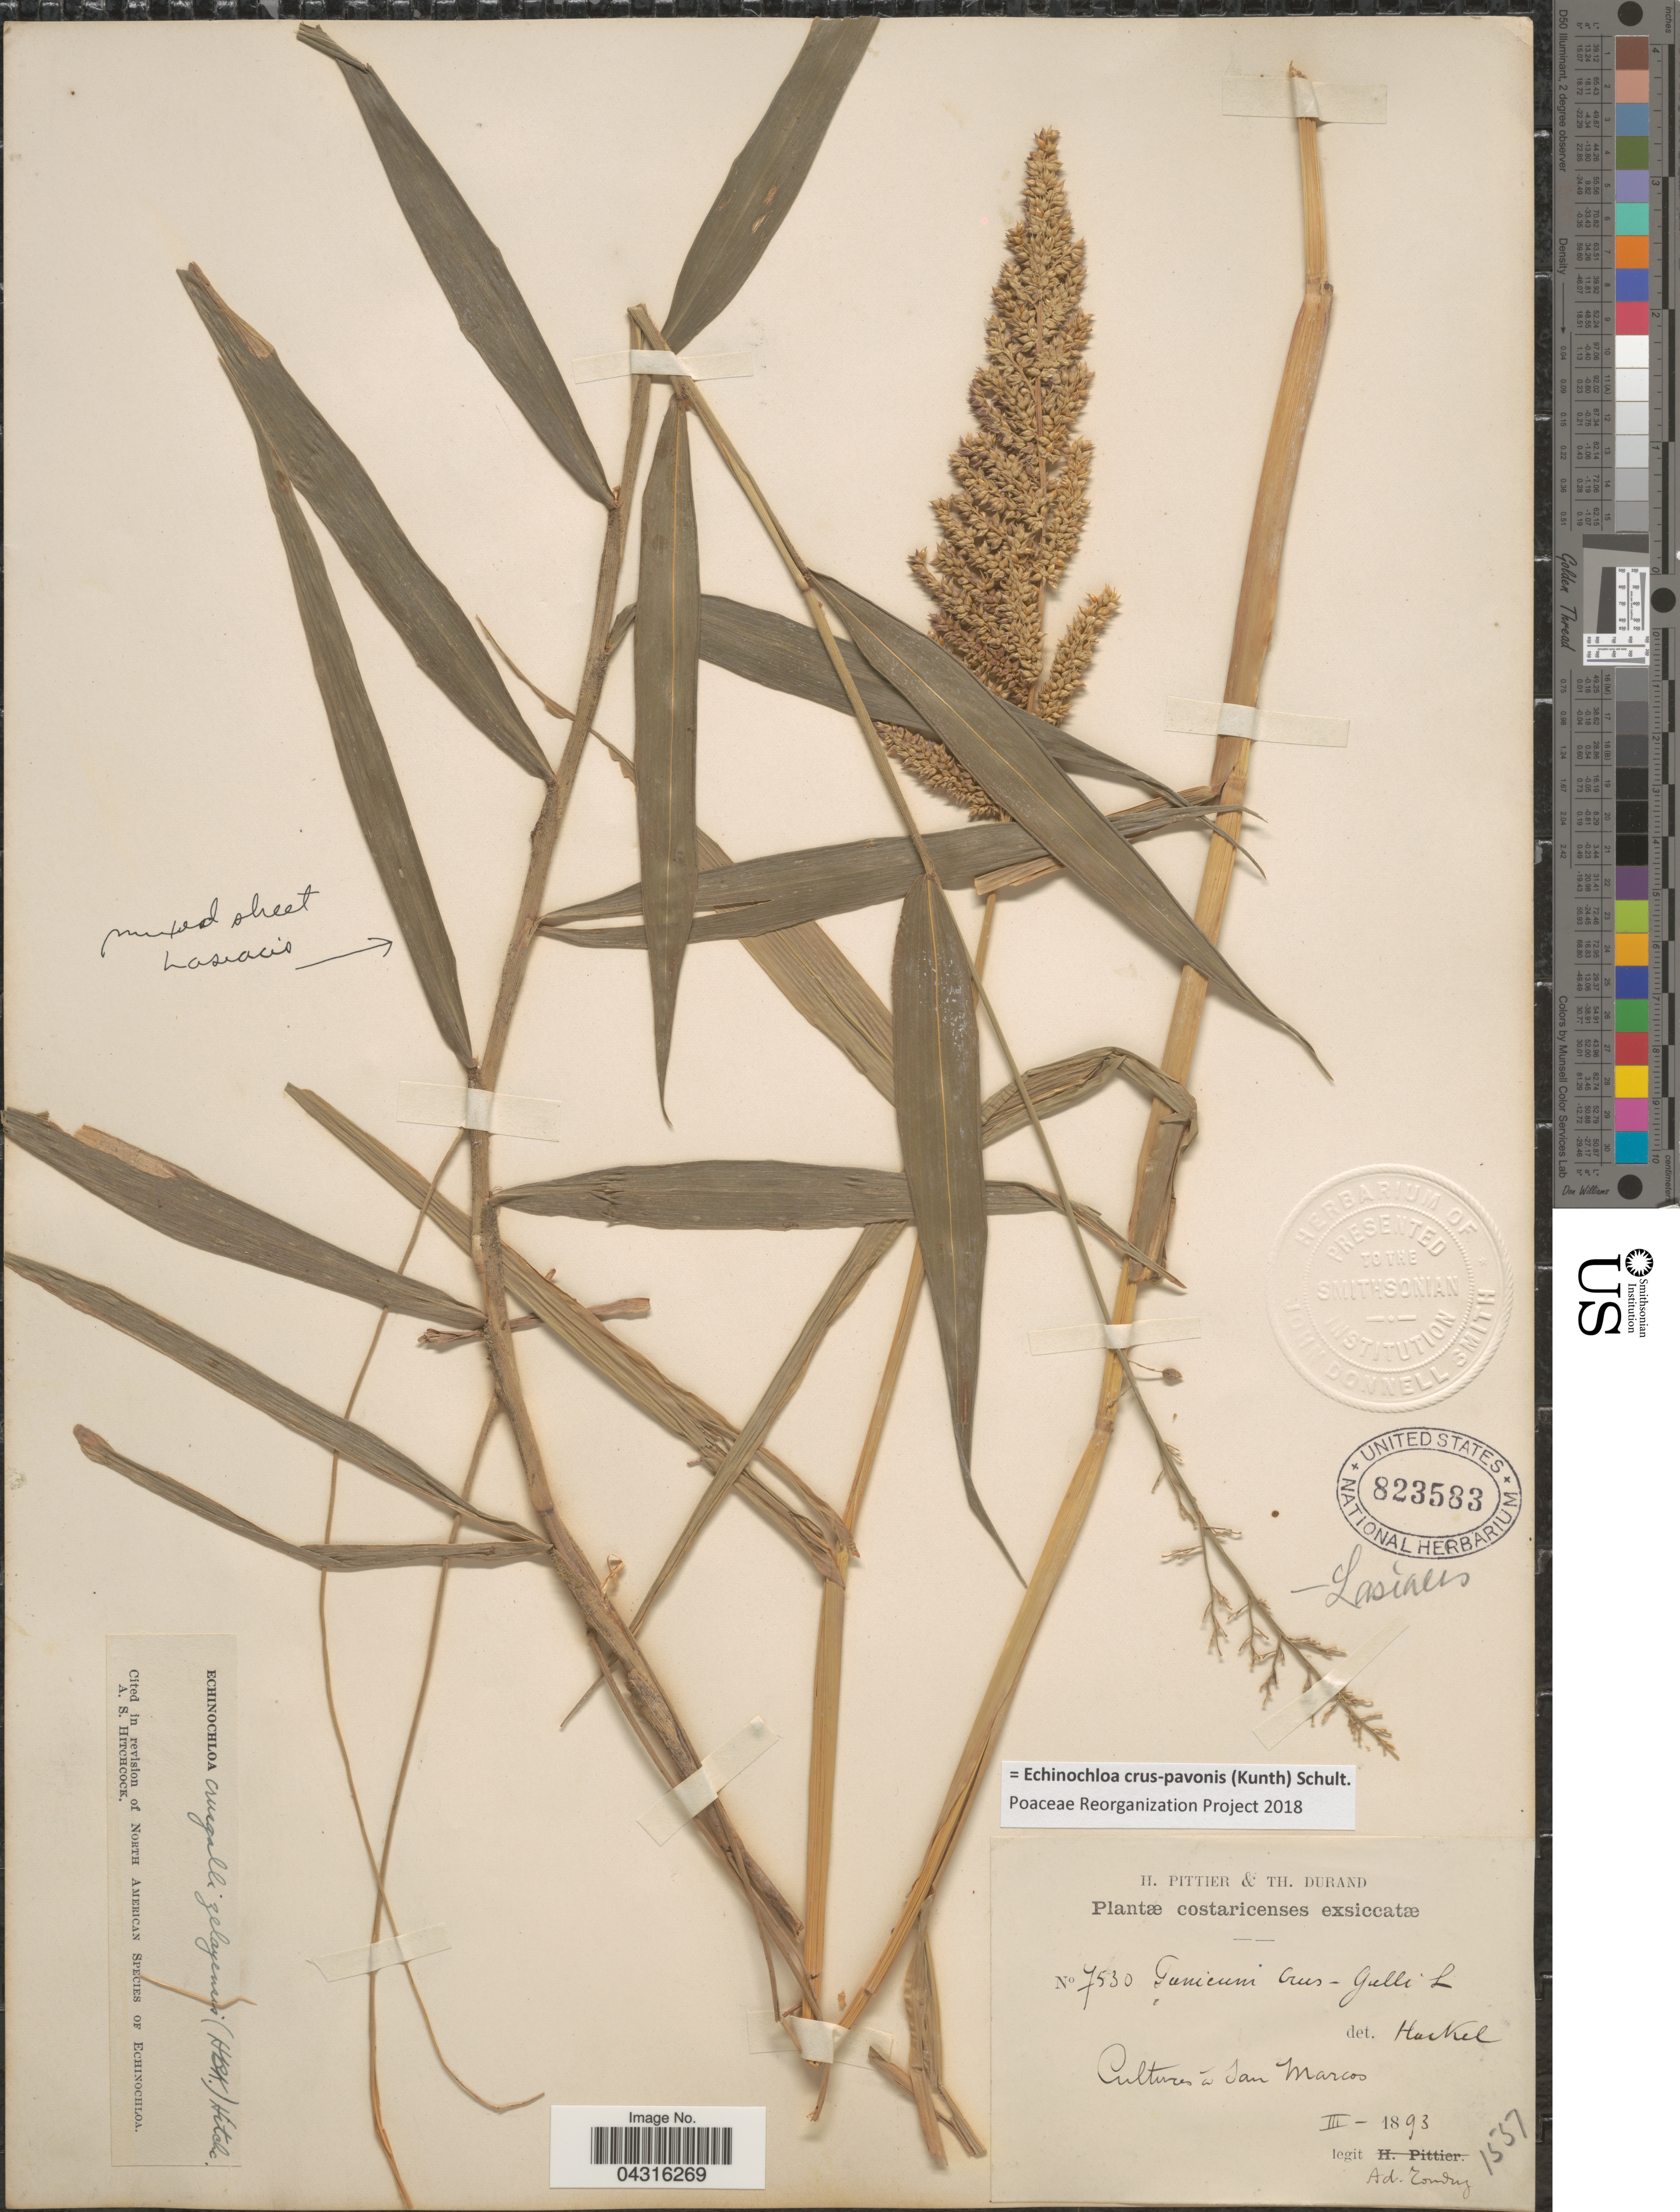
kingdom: Plantae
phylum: Tracheophyta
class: Liliopsida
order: Poales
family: Poaceae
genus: Echinochloa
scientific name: Echinochloa crus-pavonis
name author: (Kunth) Schult.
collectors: A. Tonduz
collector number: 7530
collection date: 1893-03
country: Costa Rica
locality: Cultures à San Marcos.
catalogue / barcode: US 823583